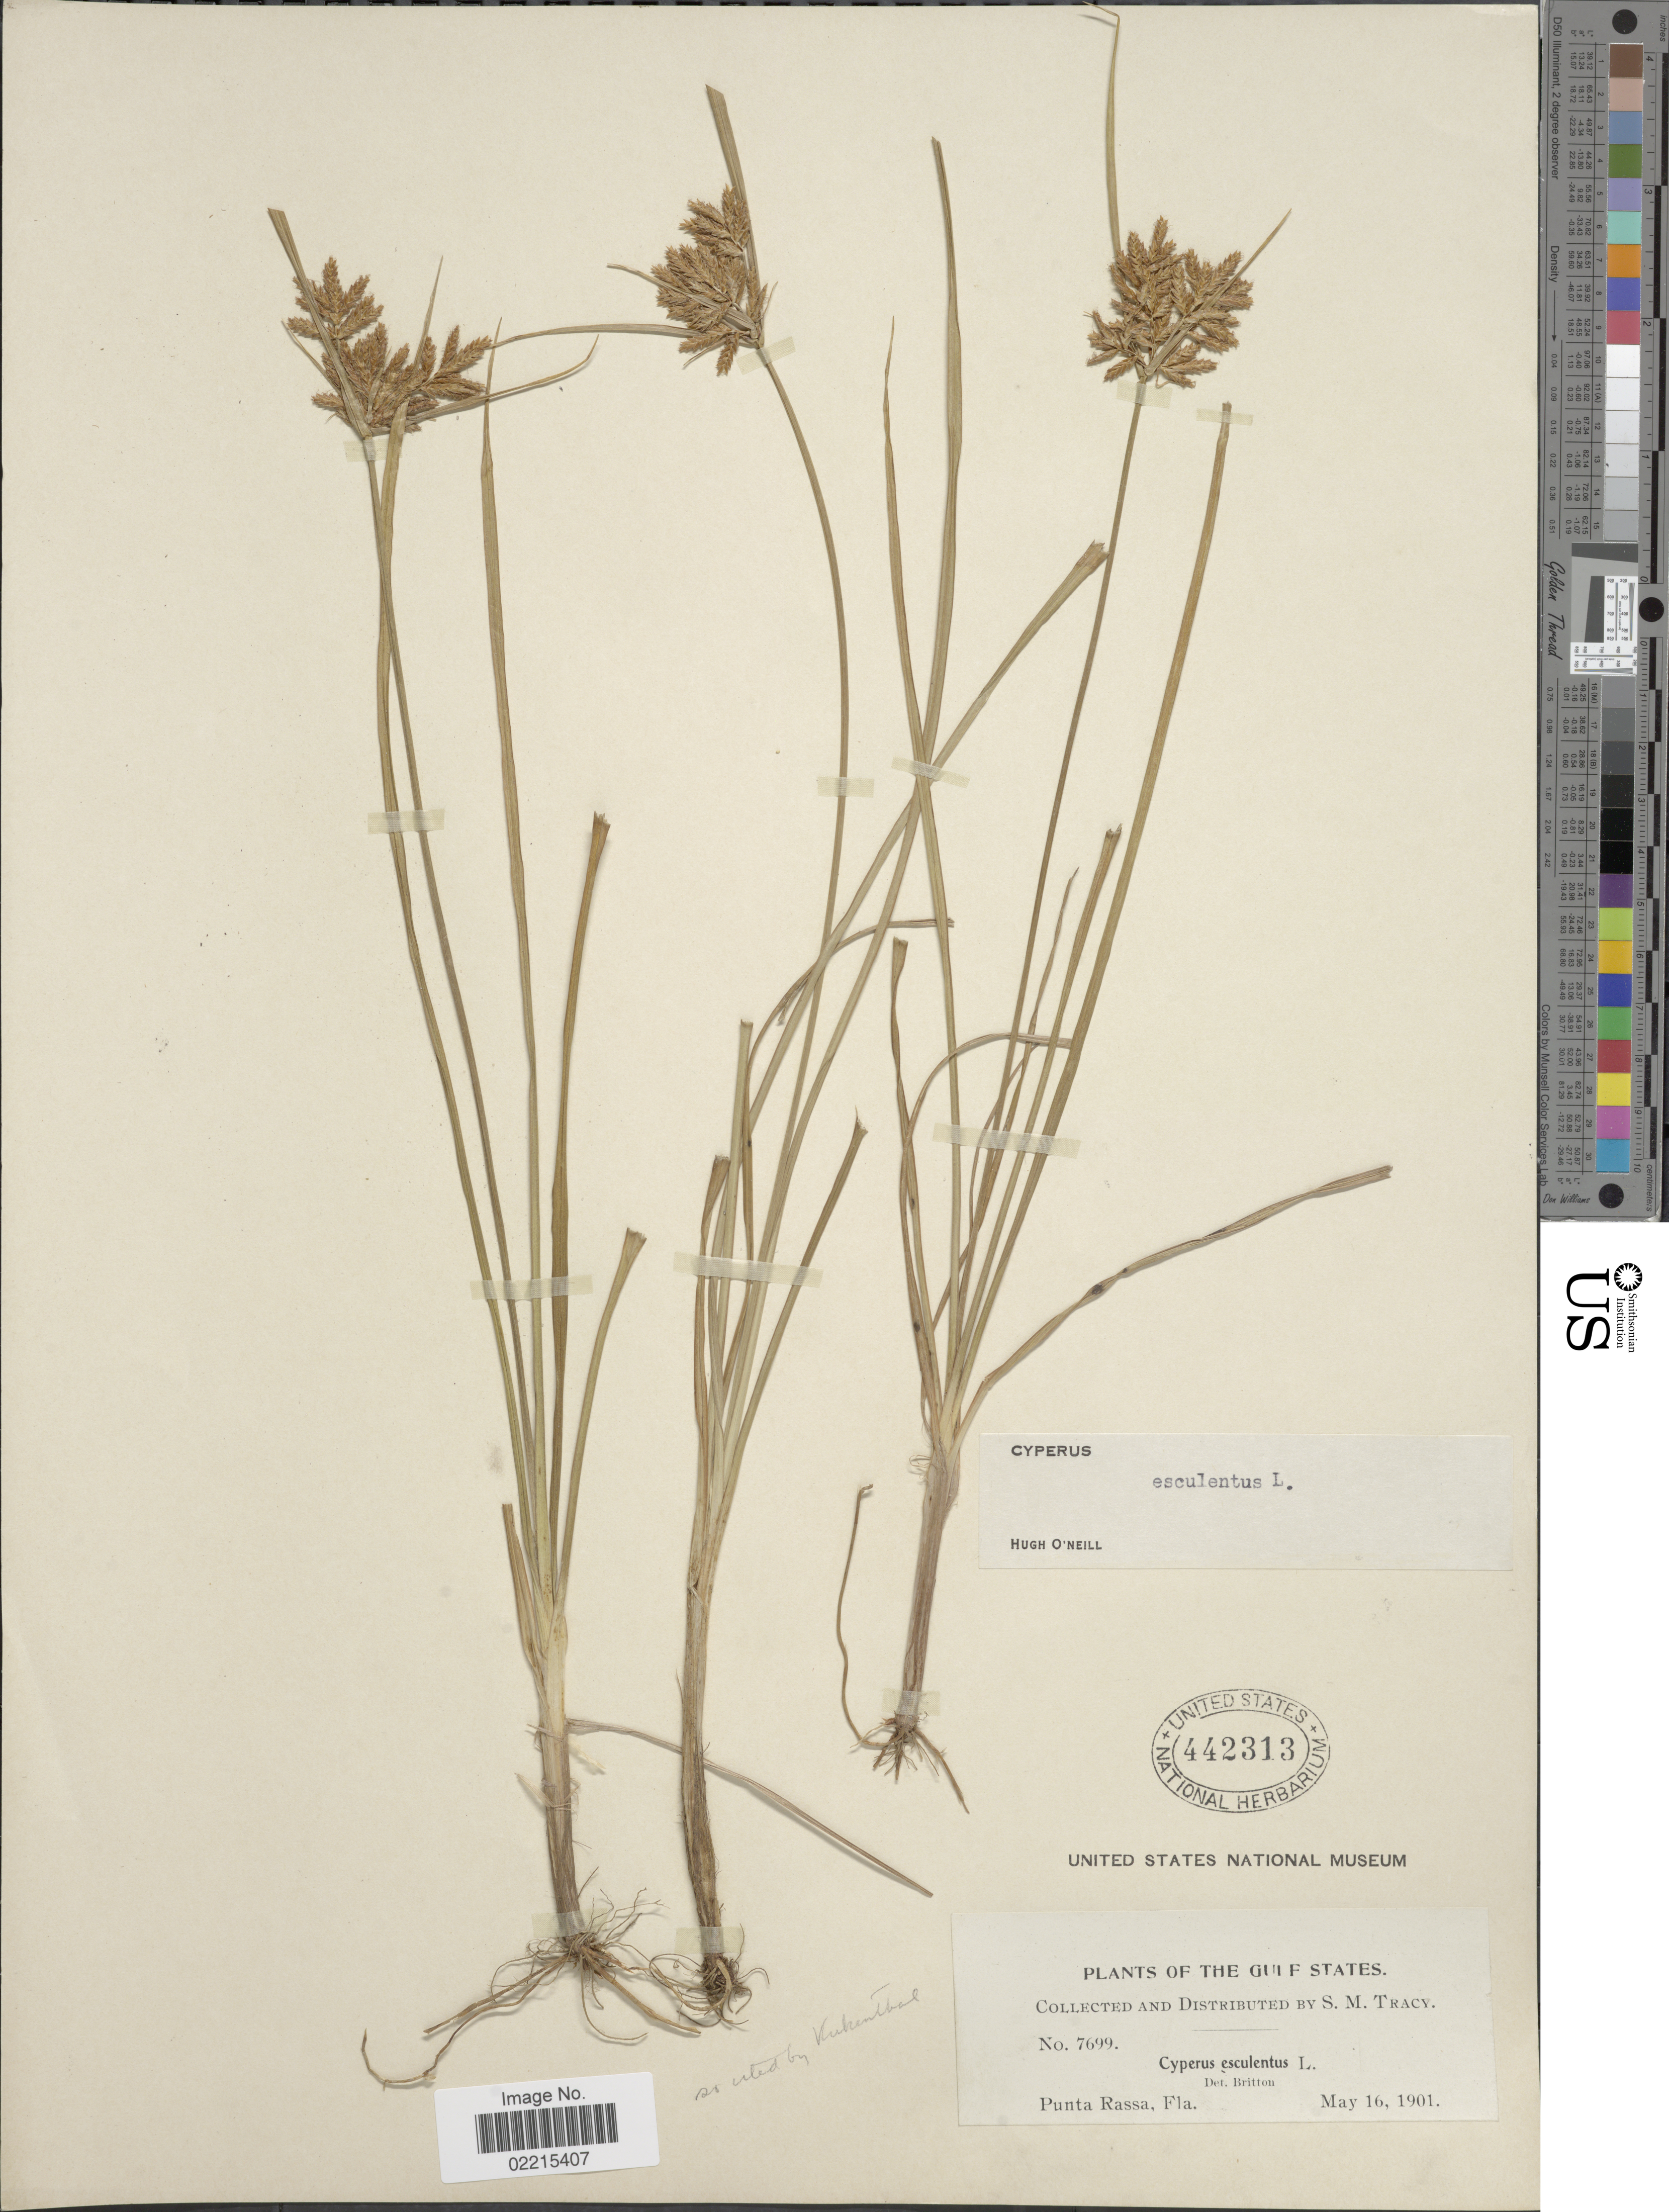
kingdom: Plantae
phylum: Tracheophyta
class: Liliopsida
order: Poales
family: Cyperaceae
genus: Cyperus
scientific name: Cyperus esculentus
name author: L.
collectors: S. M. Tracy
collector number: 7699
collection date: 1901-05-16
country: United States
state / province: Florida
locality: The Gulf States, Punta Rassa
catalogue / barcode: US 442313